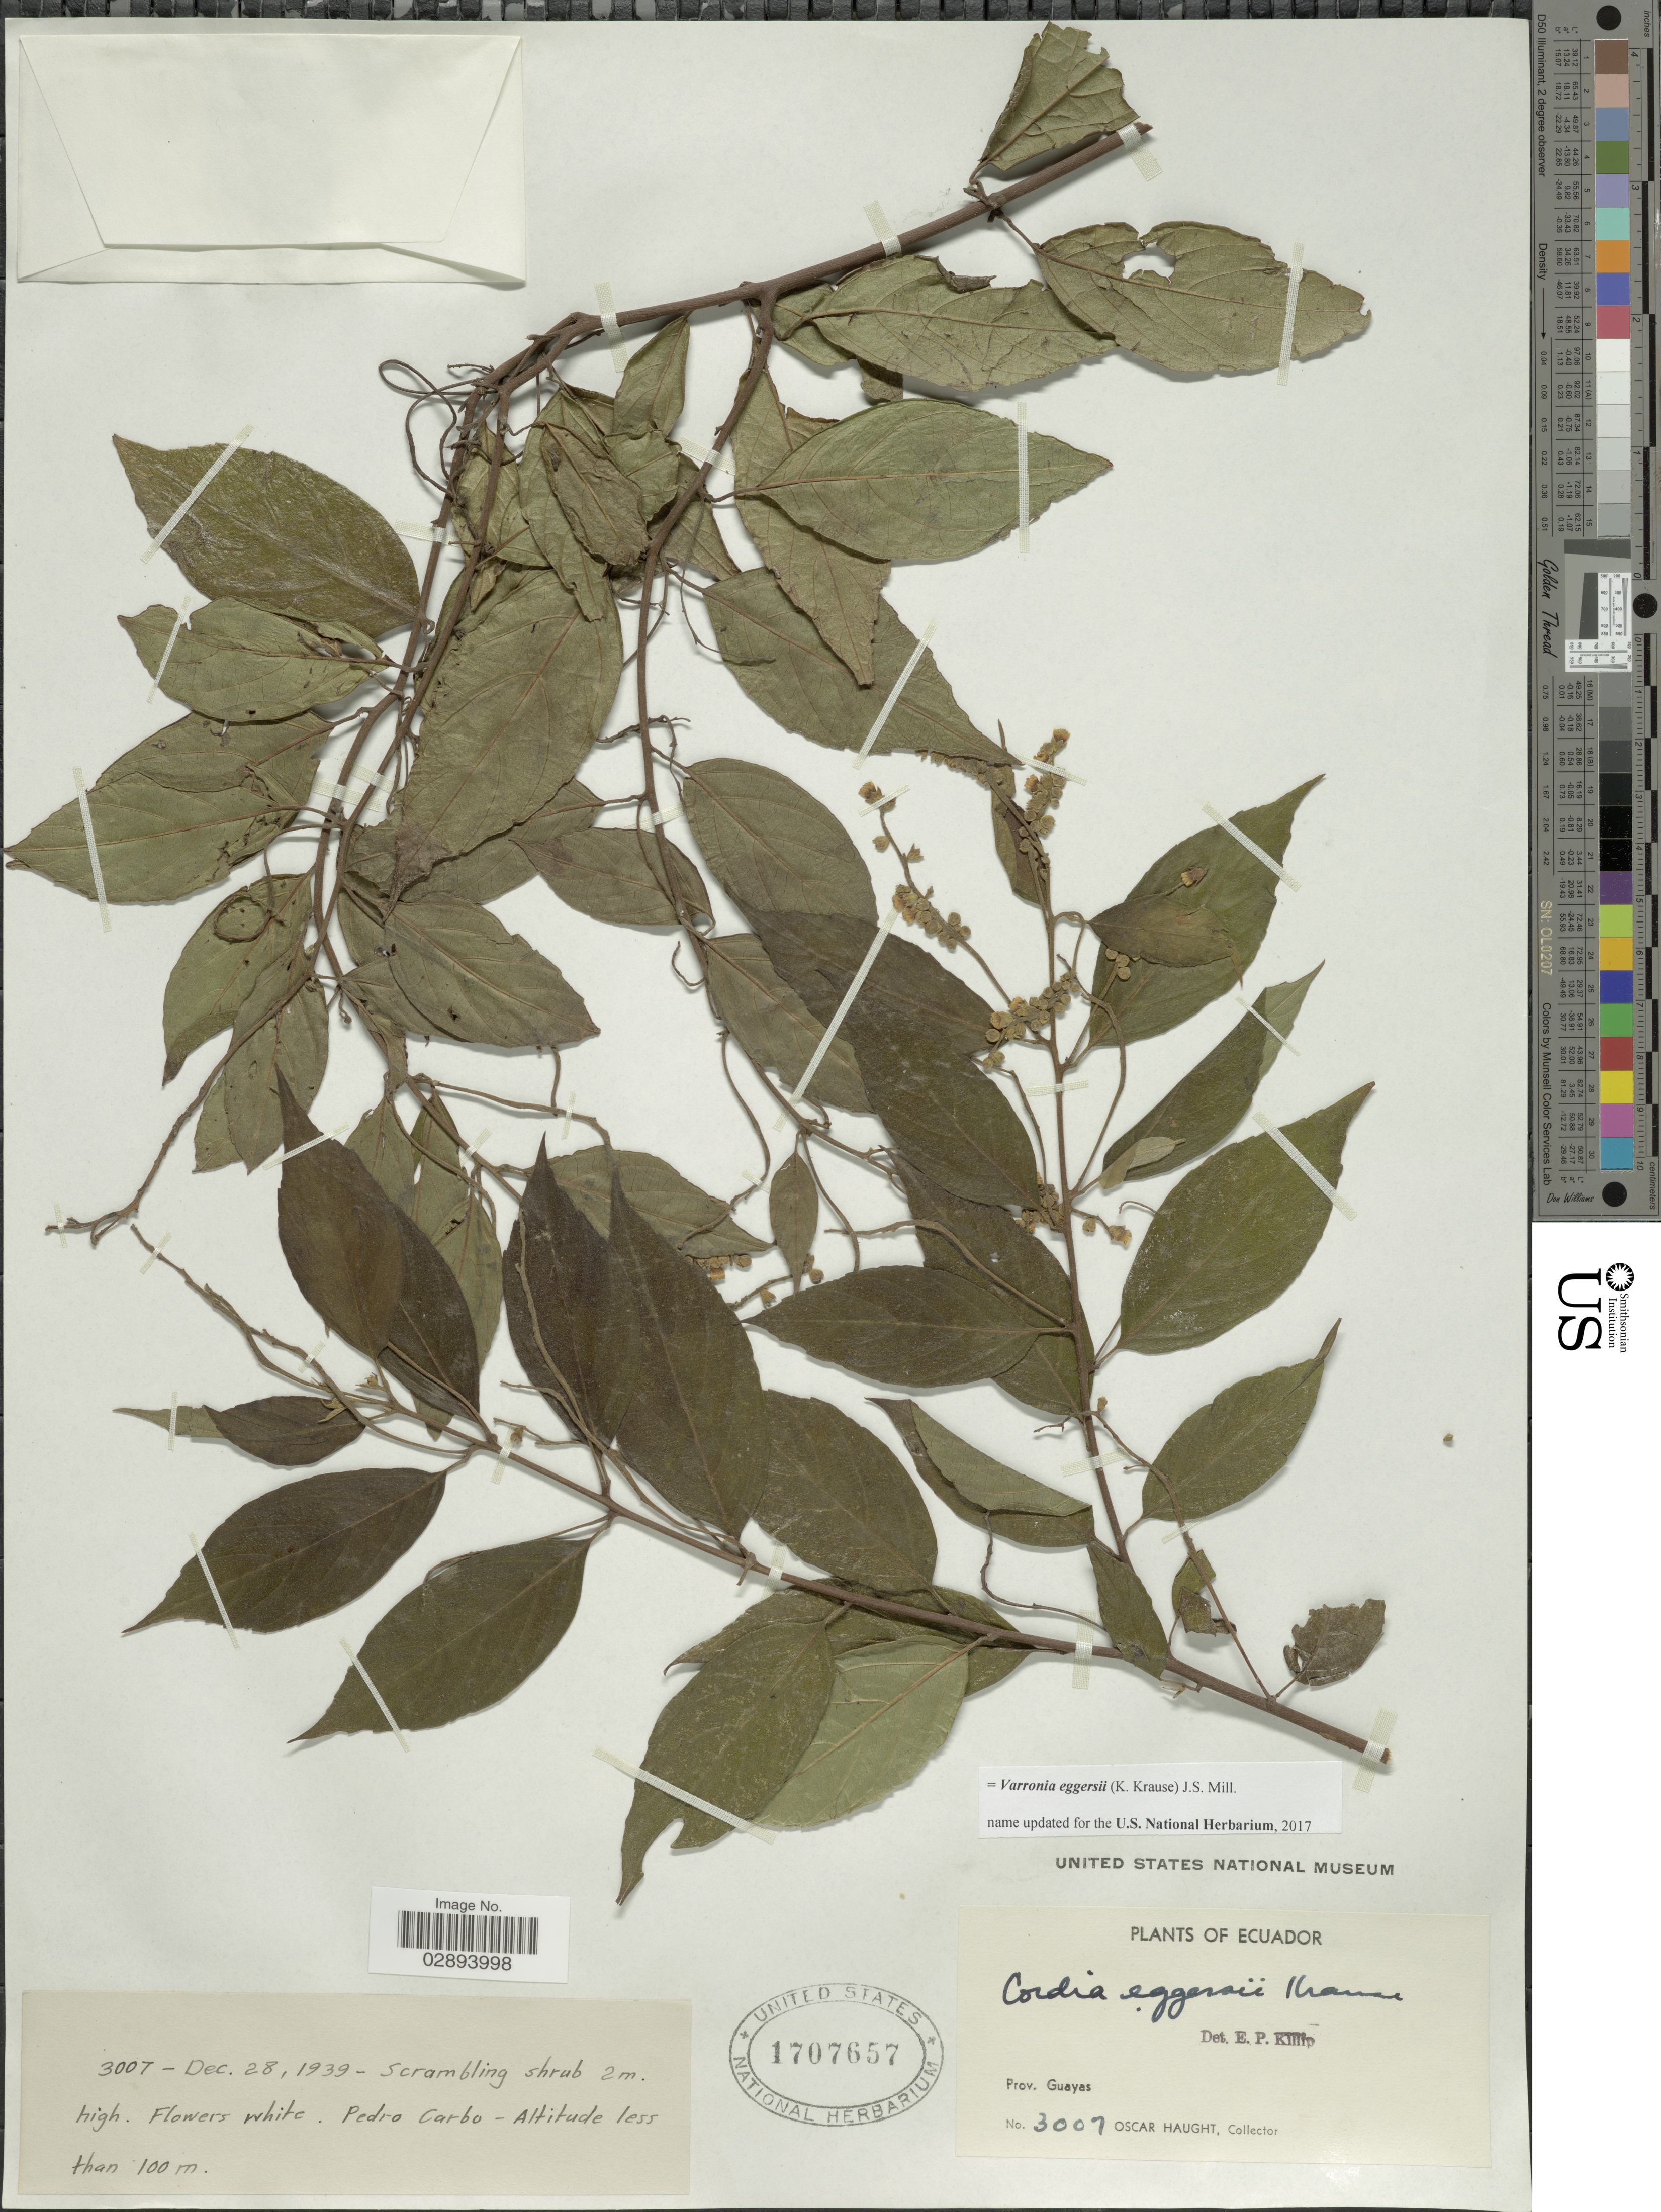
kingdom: Plantae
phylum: Tracheophyta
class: Magnoliopsida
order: Boraginales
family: Cordiaceae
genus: Varronia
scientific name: Varronia eggersii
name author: (K. Krause) J.S. Mill.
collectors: O. Haught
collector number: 3007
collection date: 1939-12-28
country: Ecuador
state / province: Guayas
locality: Pedro Carbo.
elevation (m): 100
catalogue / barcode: US 1707657